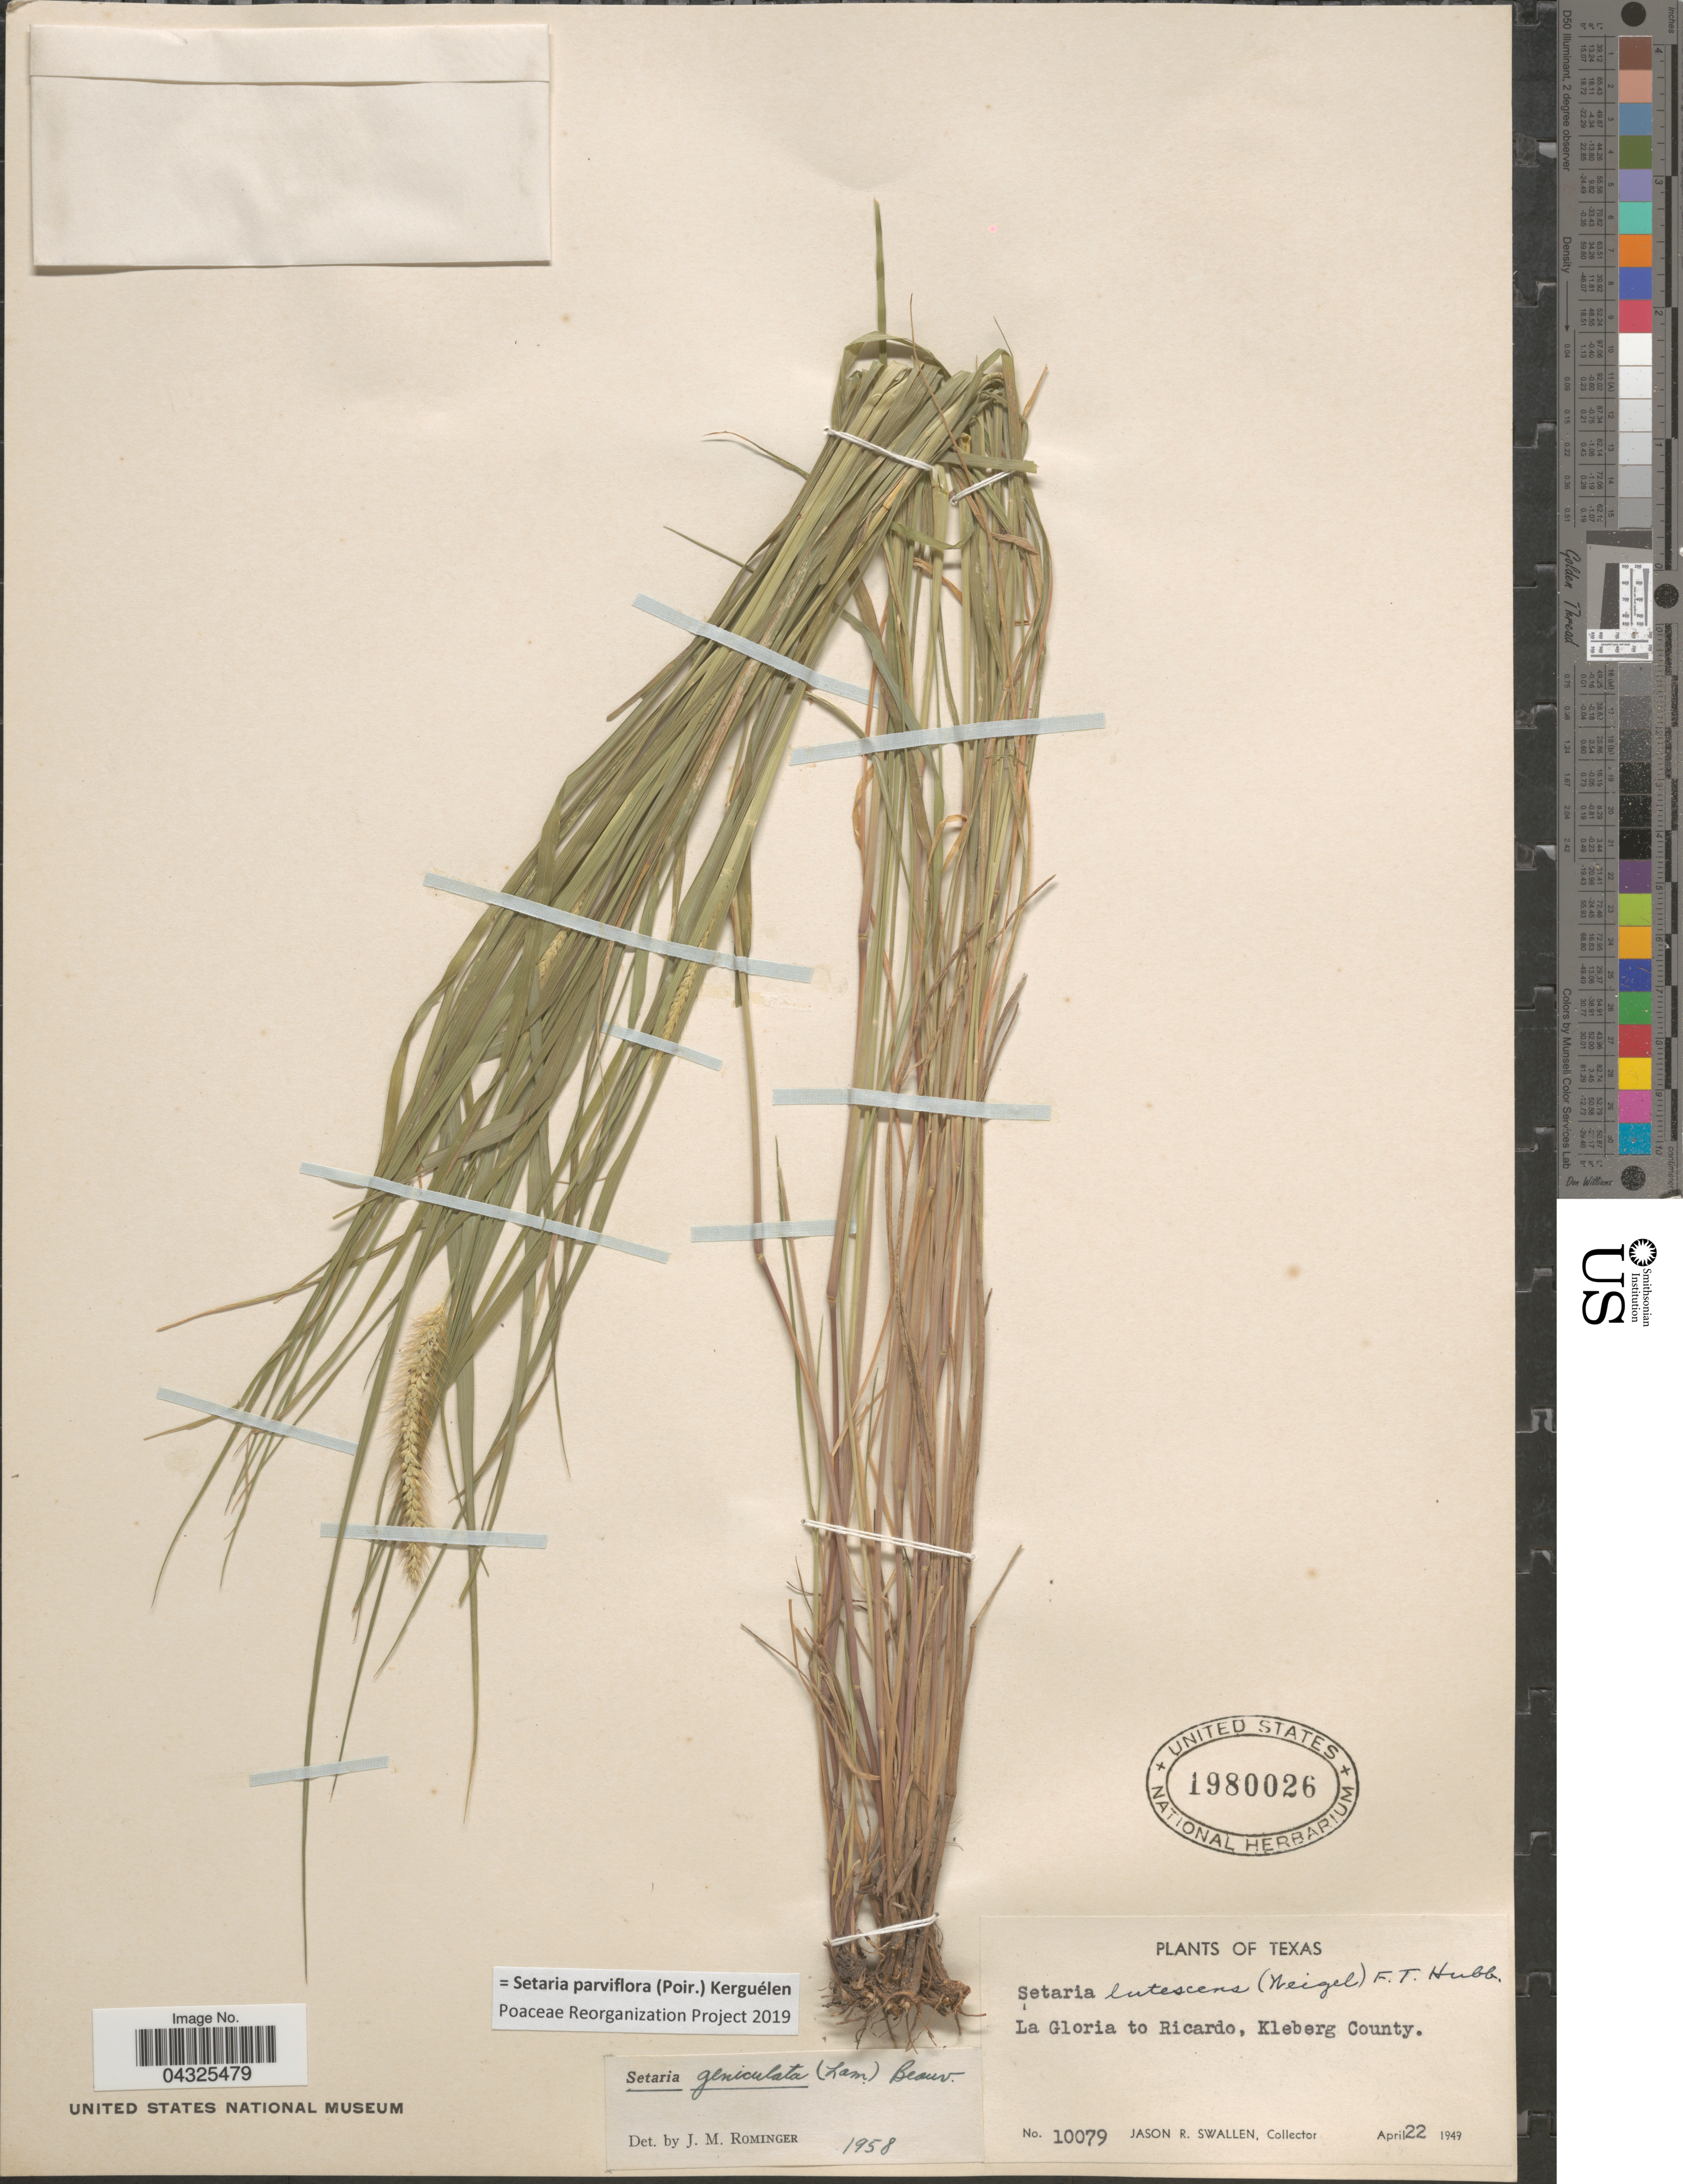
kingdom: Plantae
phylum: Tracheophyta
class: Liliopsida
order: Poales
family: Poaceae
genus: Setaria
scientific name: Setaria parviflora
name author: (Poir.) Kerguélen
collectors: J. R. Swallen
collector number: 10079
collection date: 1949-04-22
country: United States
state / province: Texas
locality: La Gloria to Ricardo, Kleberg County.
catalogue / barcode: US 1980026